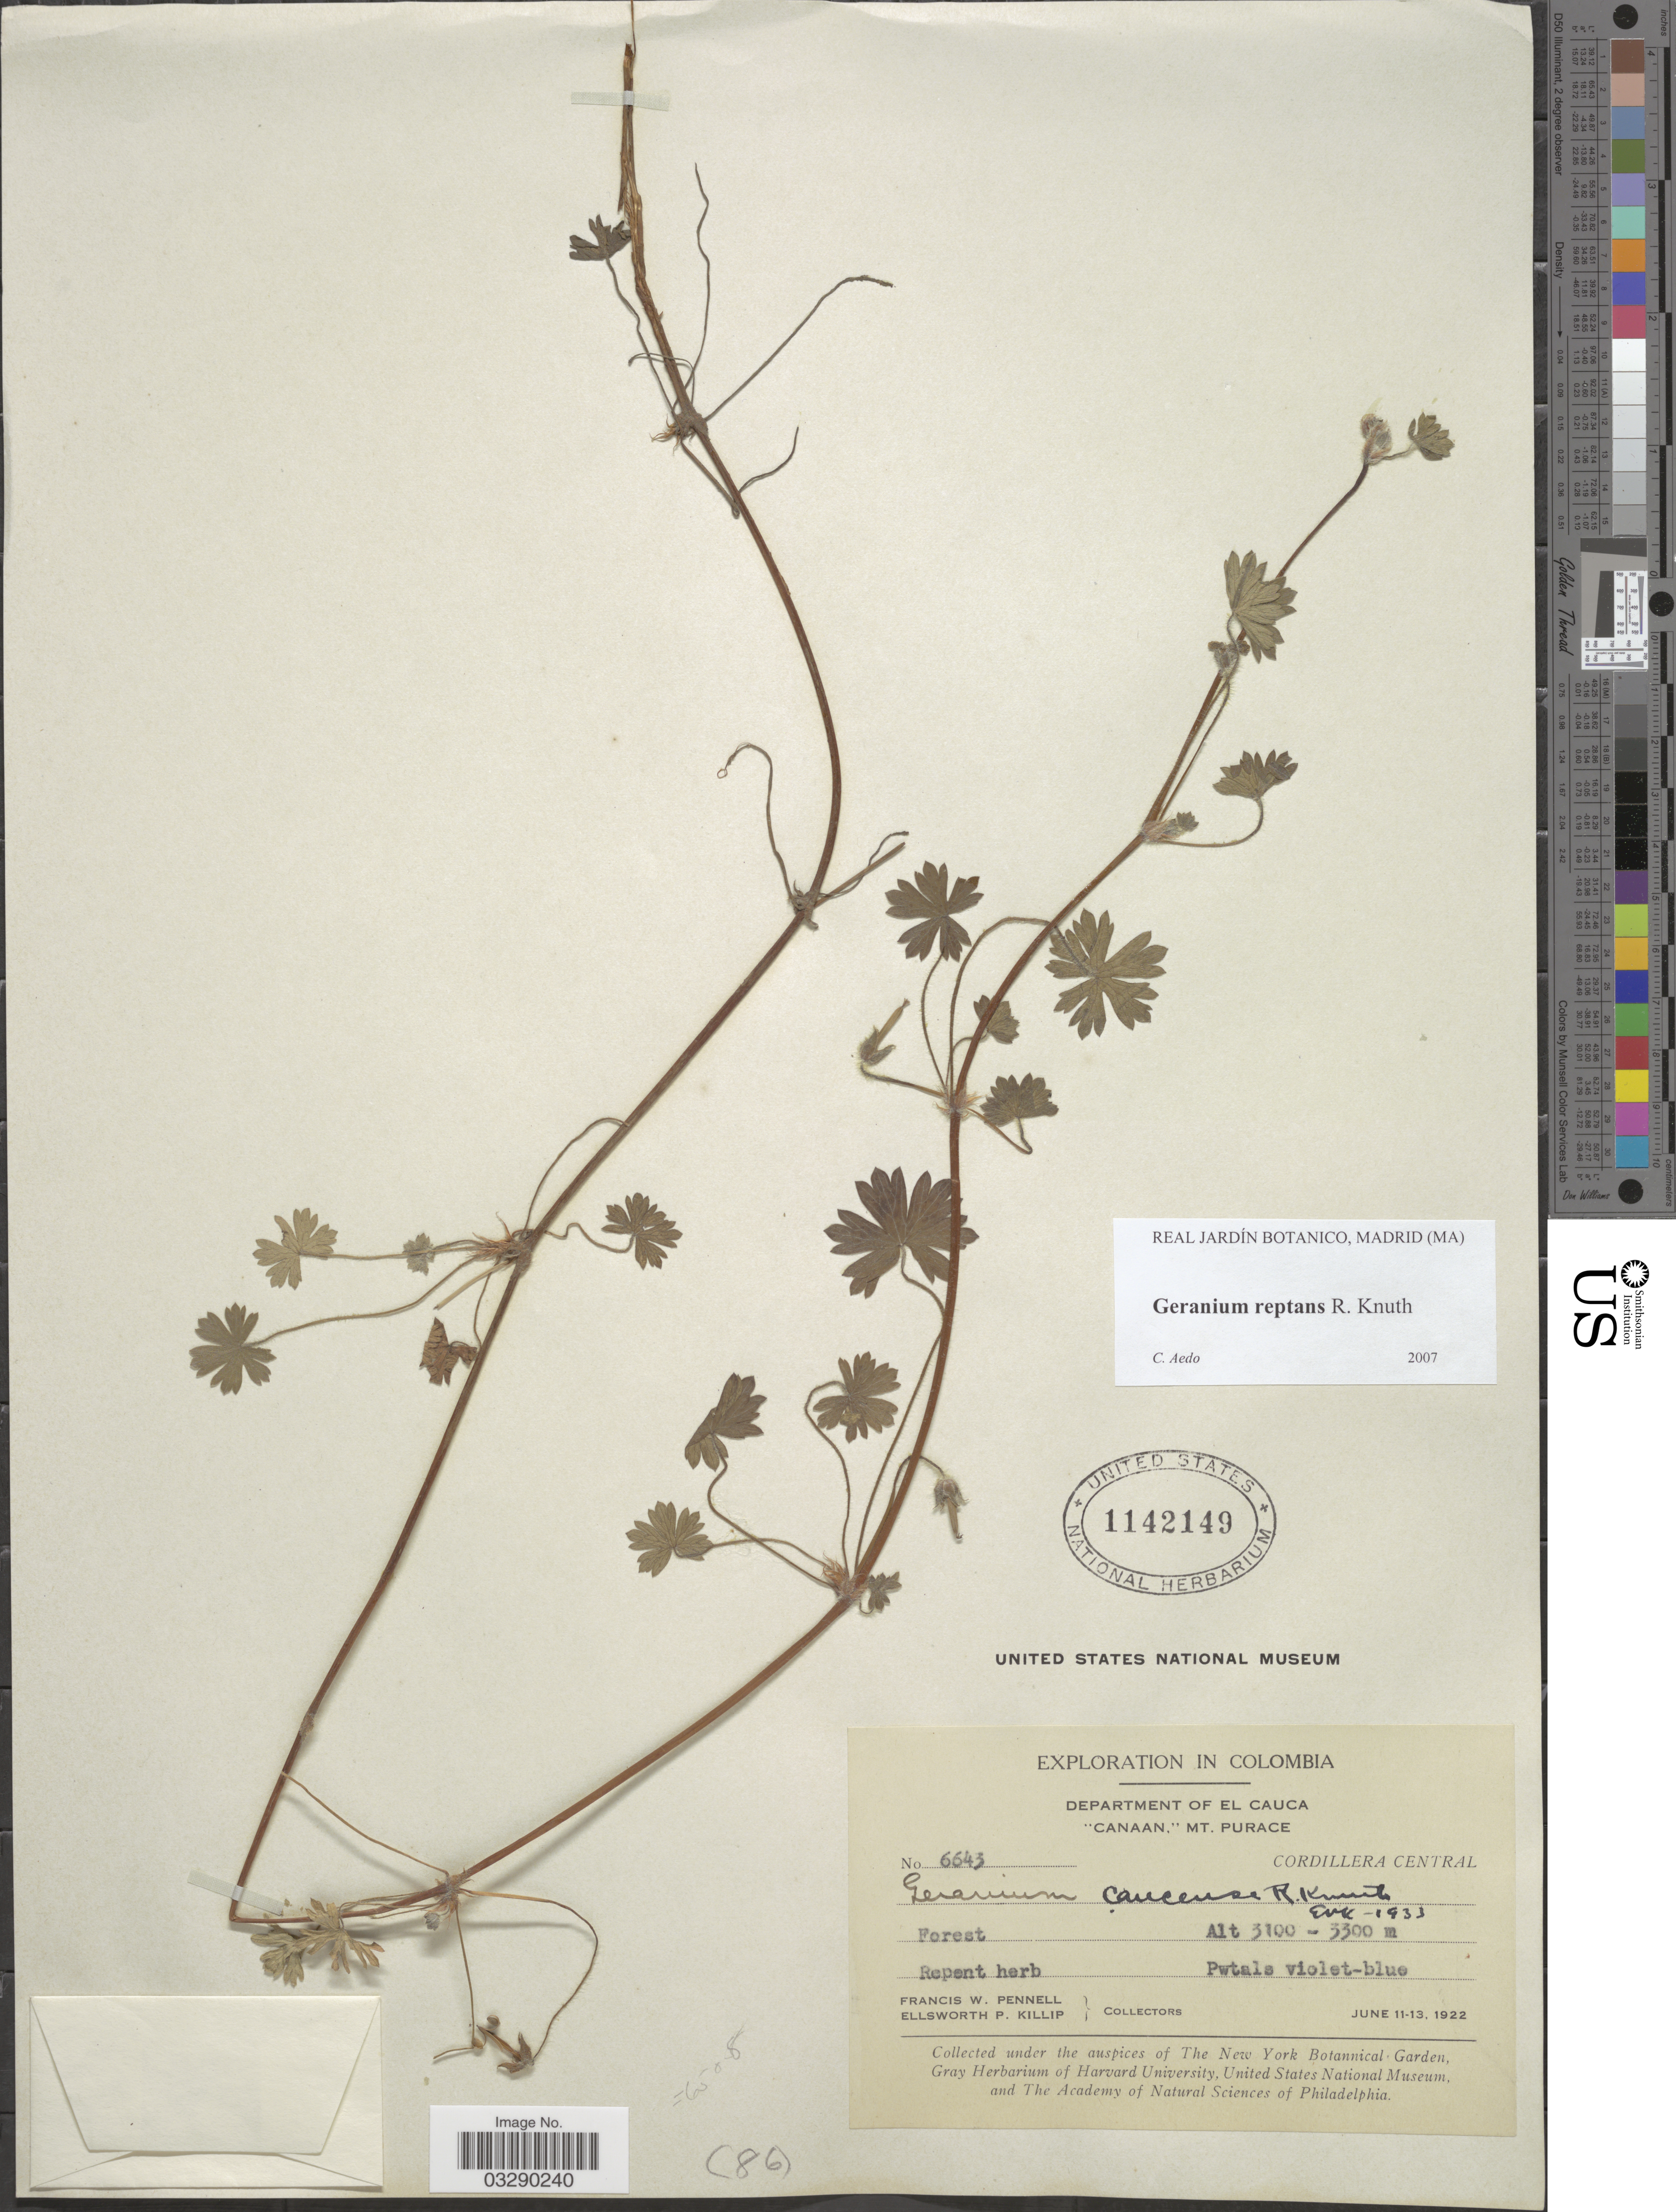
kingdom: Plantae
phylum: Tracheophyta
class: Magnoliopsida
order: Geraniales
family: Geraniaceae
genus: Geranium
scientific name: Geranium reptans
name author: R. Knuth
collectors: F. W. Pennell & E. P. Killip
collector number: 6643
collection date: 1922-06-11/1922-06-13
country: Colombia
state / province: Cauca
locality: Department of El Cauca. "Canaan," Mt. Purace. Cordillera Central.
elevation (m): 3100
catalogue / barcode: US 1142149